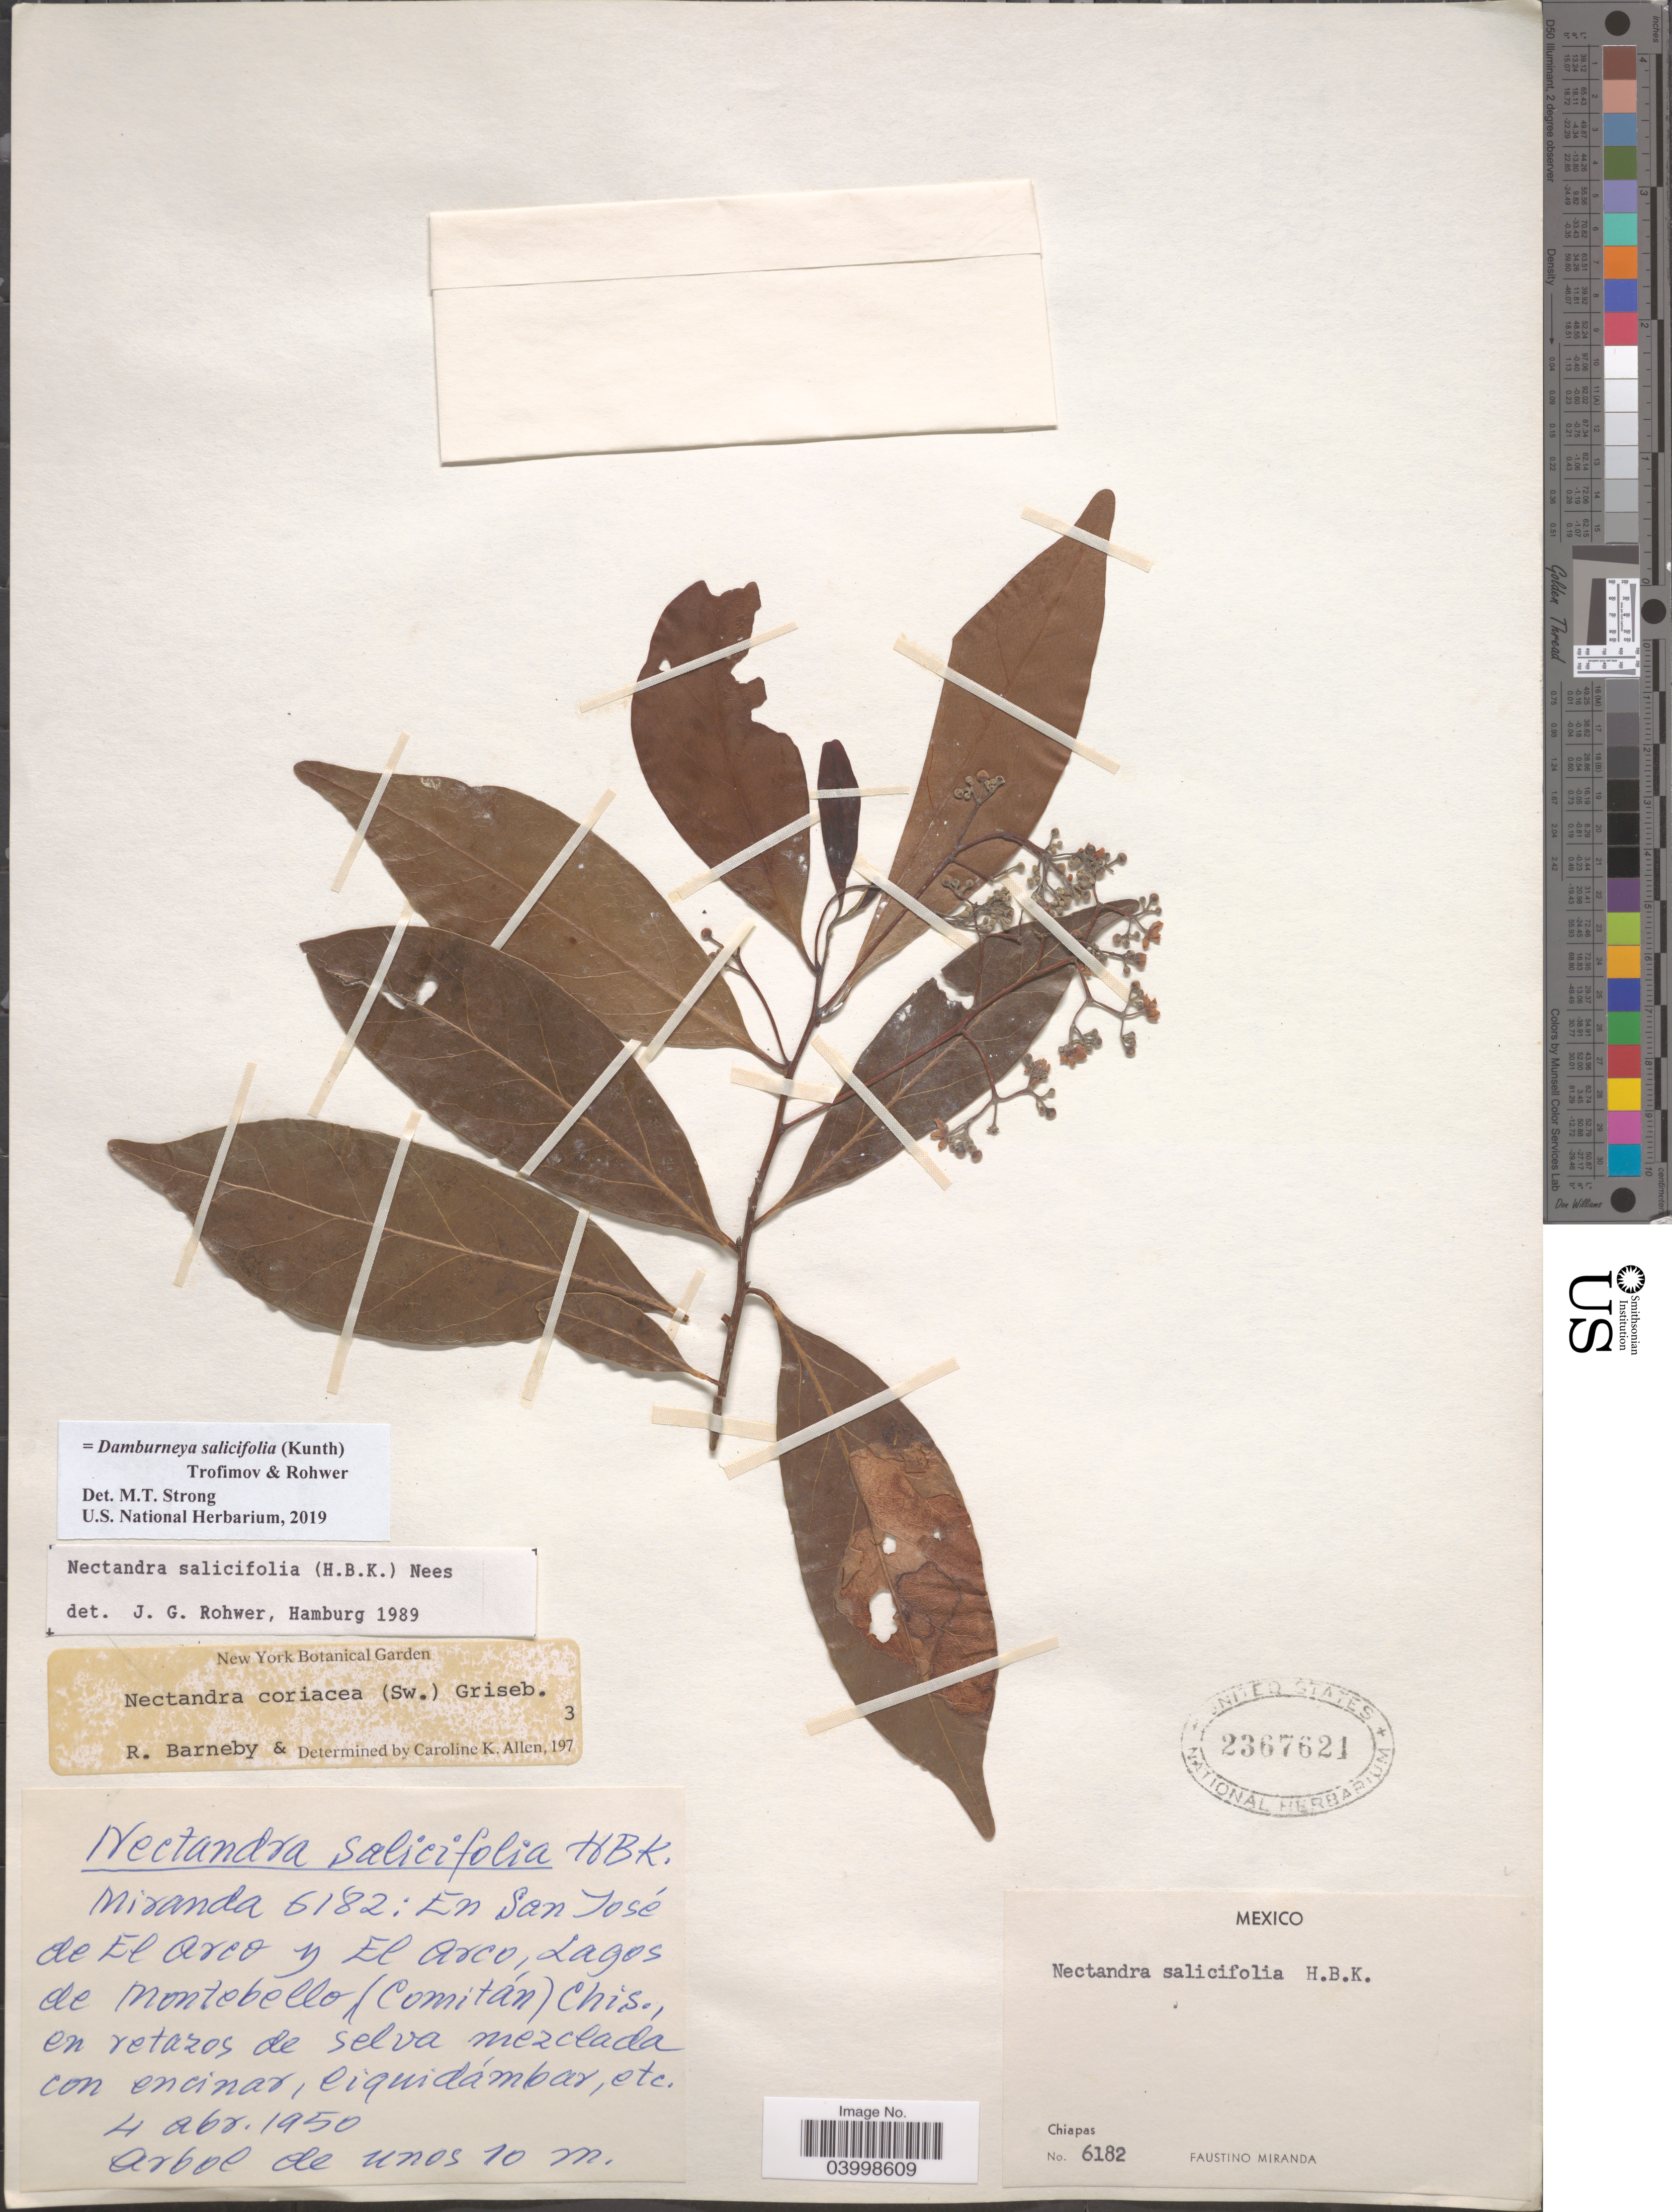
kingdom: Plantae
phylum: Tracheophyta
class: Magnoliopsida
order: Laurales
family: Lauraceae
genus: Damburneya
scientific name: Damburneya salicifolia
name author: (Kunth) Trofimov & Rohwer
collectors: F. Miranda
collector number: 6182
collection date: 1950-04-04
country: Mexico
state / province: Chiapas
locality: En San José de El Arco y El Arco, Lagos de Montebello (Comitán).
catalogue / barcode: US 2367621